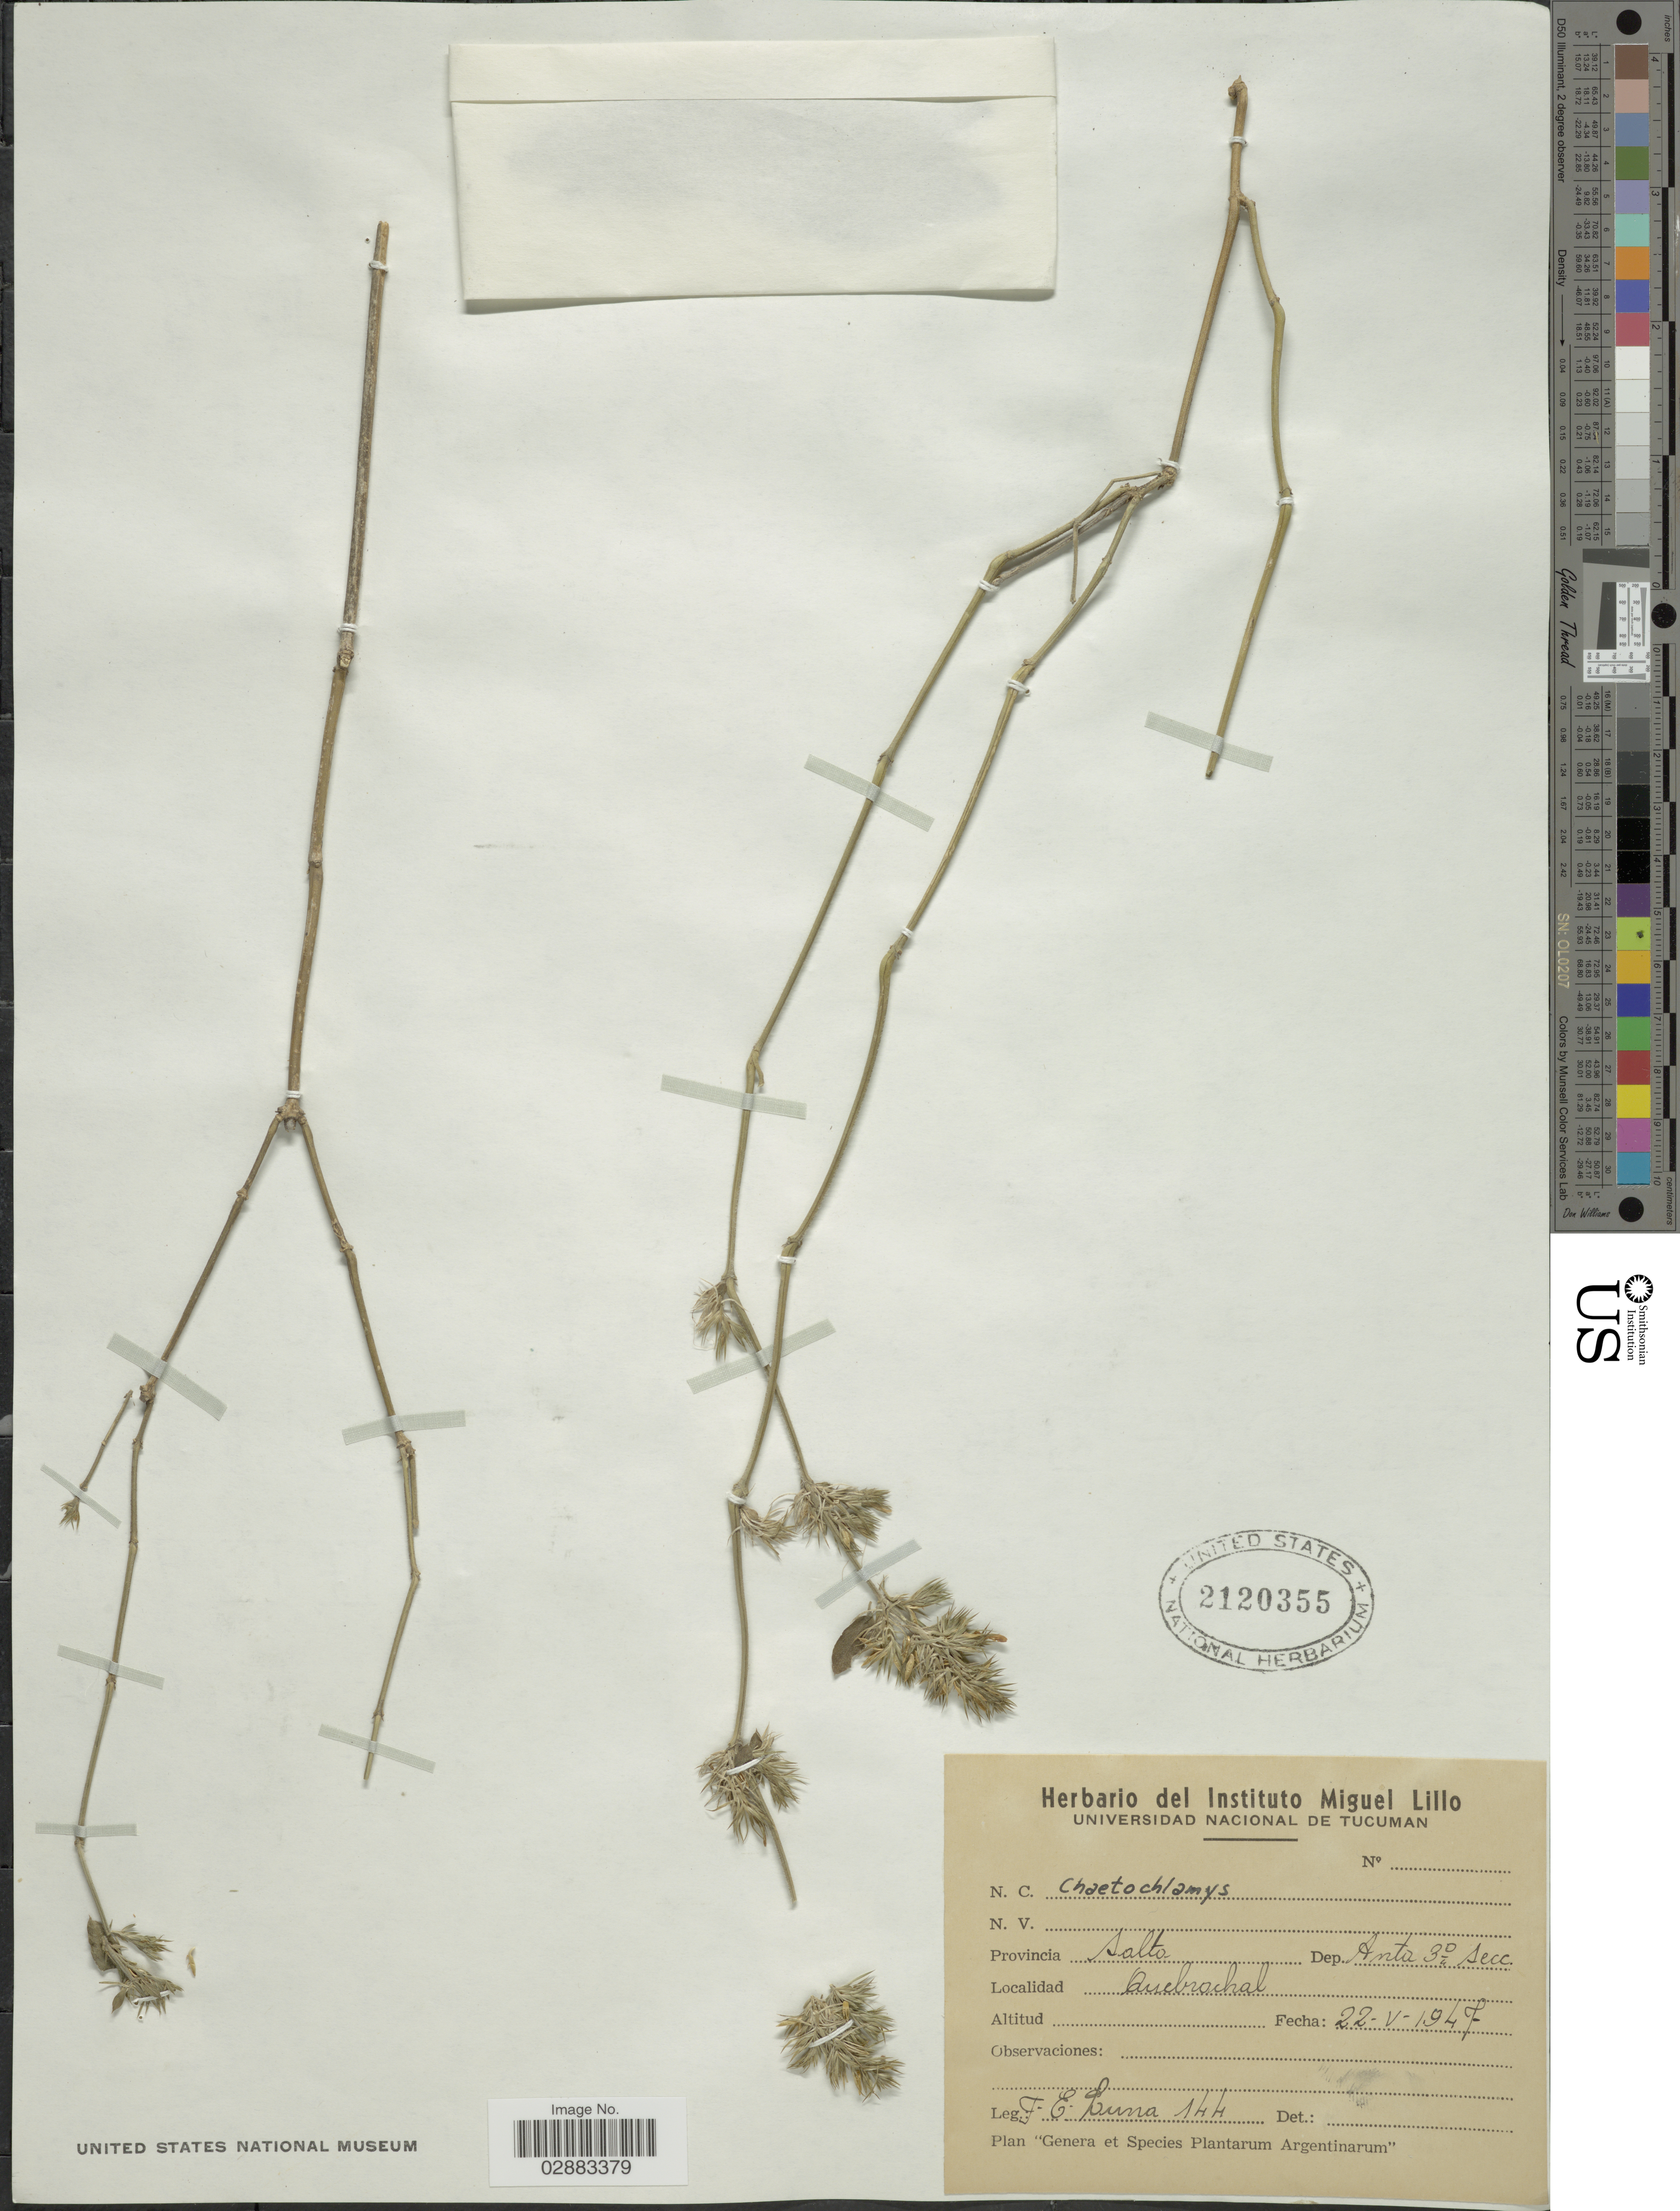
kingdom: Plantae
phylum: Tracheophyta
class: Magnoliopsida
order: Lamiales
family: Acanthaceae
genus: Justicia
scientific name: Justicia goudotii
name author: V.A.W. Graham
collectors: F. E. Luna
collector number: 144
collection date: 1947-05-22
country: Argentina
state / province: Salta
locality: Dep. Anta 3° Secc, Quebrachal.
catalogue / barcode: US 2120355